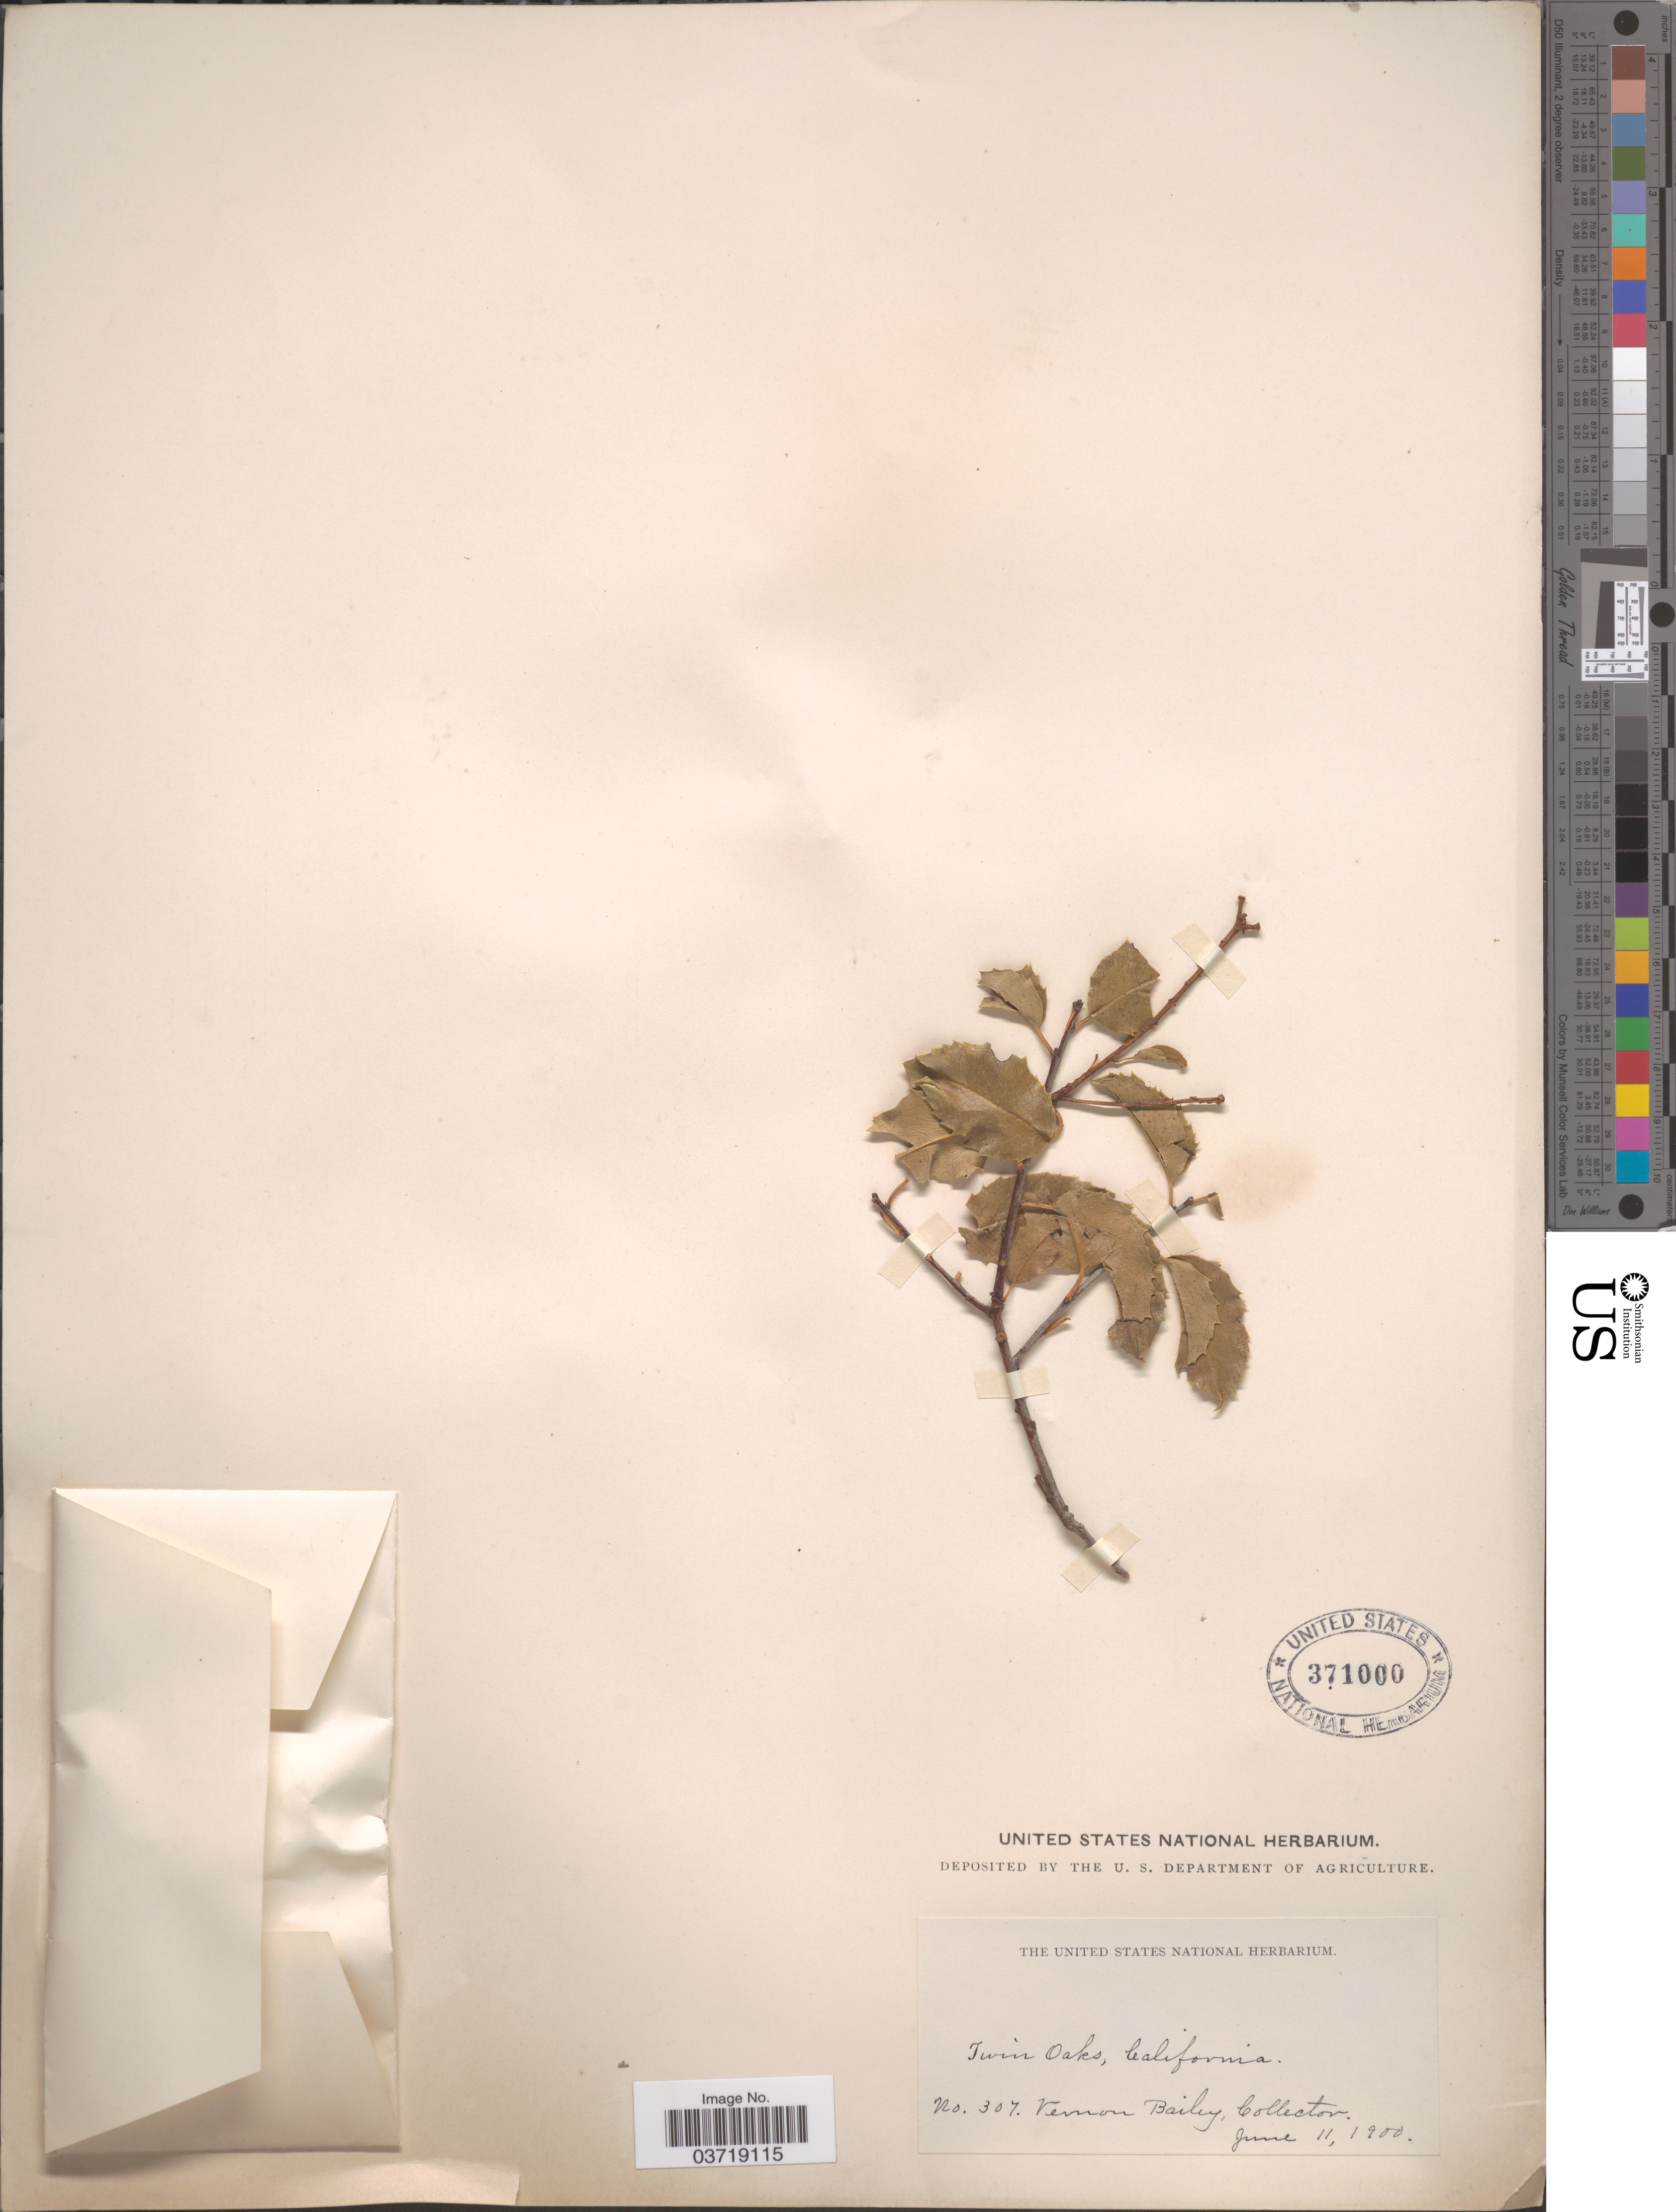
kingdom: Plantae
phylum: Tracheophyta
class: Magnoliopsida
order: Rosales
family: Rosaceae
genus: Prunus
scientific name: Prunus ilicifolia var. ilicifolia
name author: (Nutt. ex Hook. & Arn.) D. Dietr.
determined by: Strong, Mark T., (BOT), Smithsonian Institution - National Museum of Natural History (UNITED STATES)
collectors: V. O. Bailey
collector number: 307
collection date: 1900-06-11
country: United States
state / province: California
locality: Twin Oaks.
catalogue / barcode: US 371000